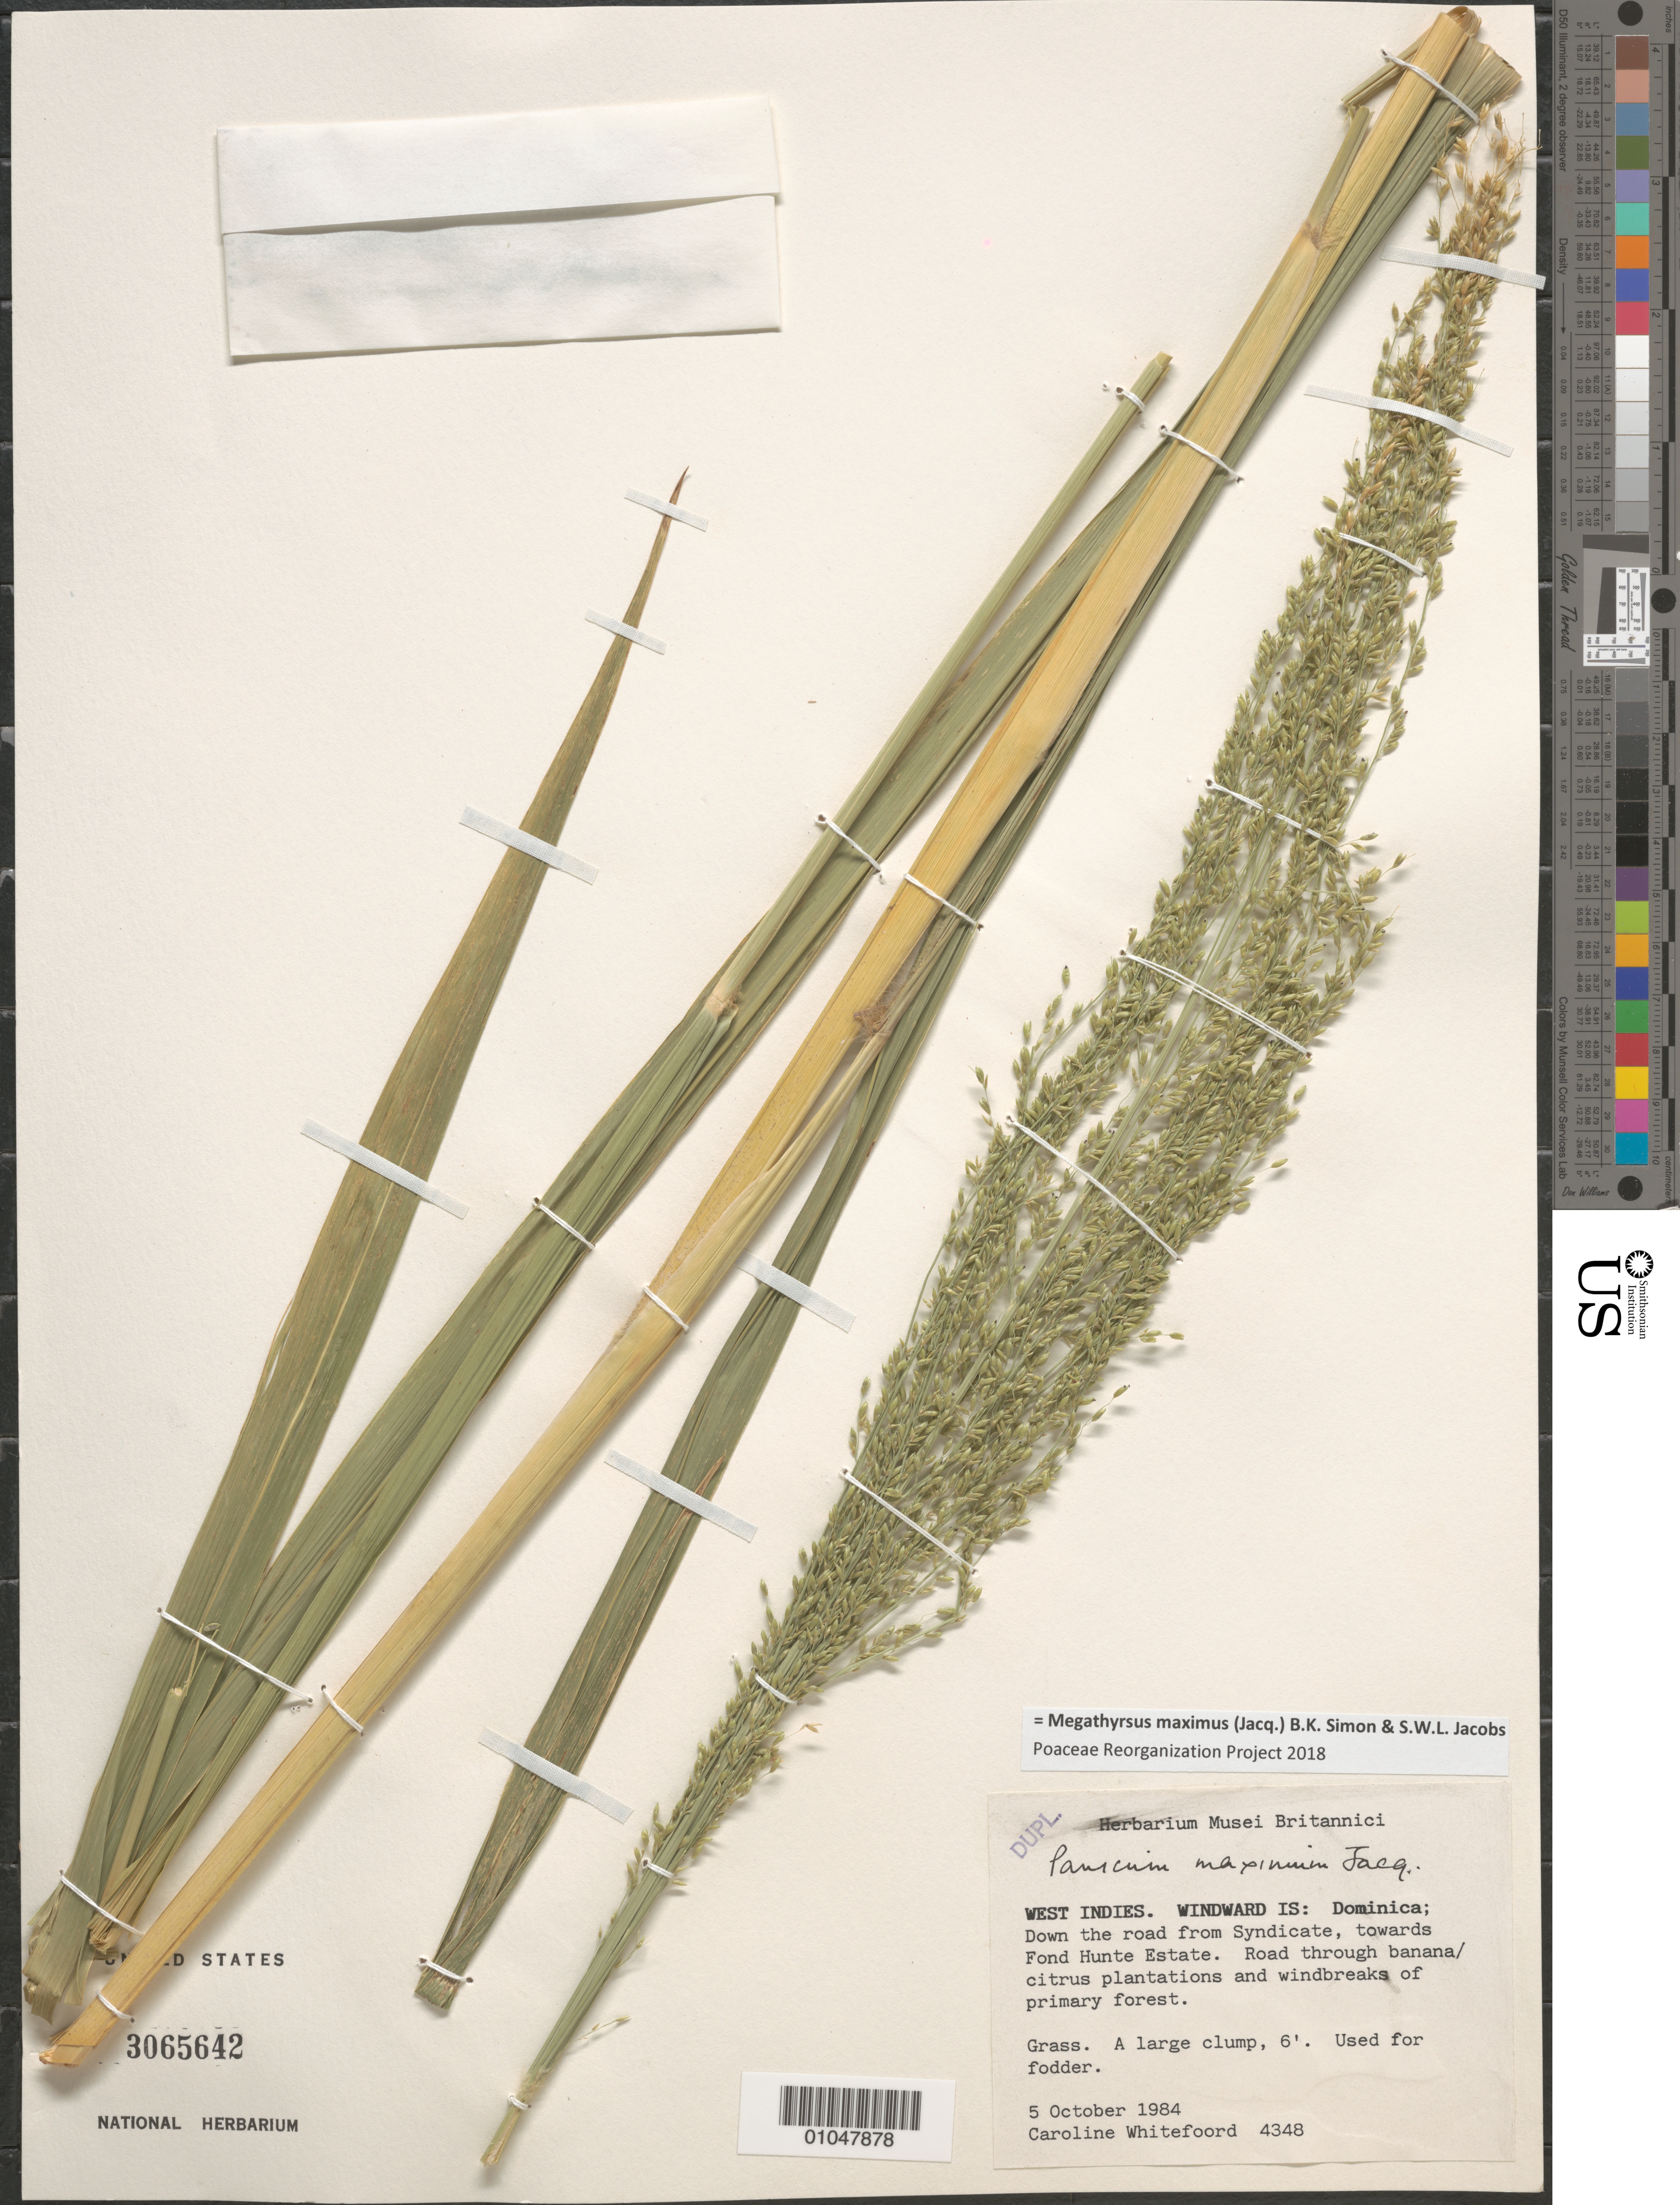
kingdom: Plantae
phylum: Tracheophyta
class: Liliopsida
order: Poales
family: Poaceae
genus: Panicum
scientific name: Panicum maximum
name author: Jacq.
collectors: C. Whitefoord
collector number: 4348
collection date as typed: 05 Oct 1984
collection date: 1984-10-05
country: Dominica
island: Dominica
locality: Down the rd from Syndicatre, towards Fond Hunte estate. Rd through banana/citrus plantations and windbreaks of primary forest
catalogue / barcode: US 3065642